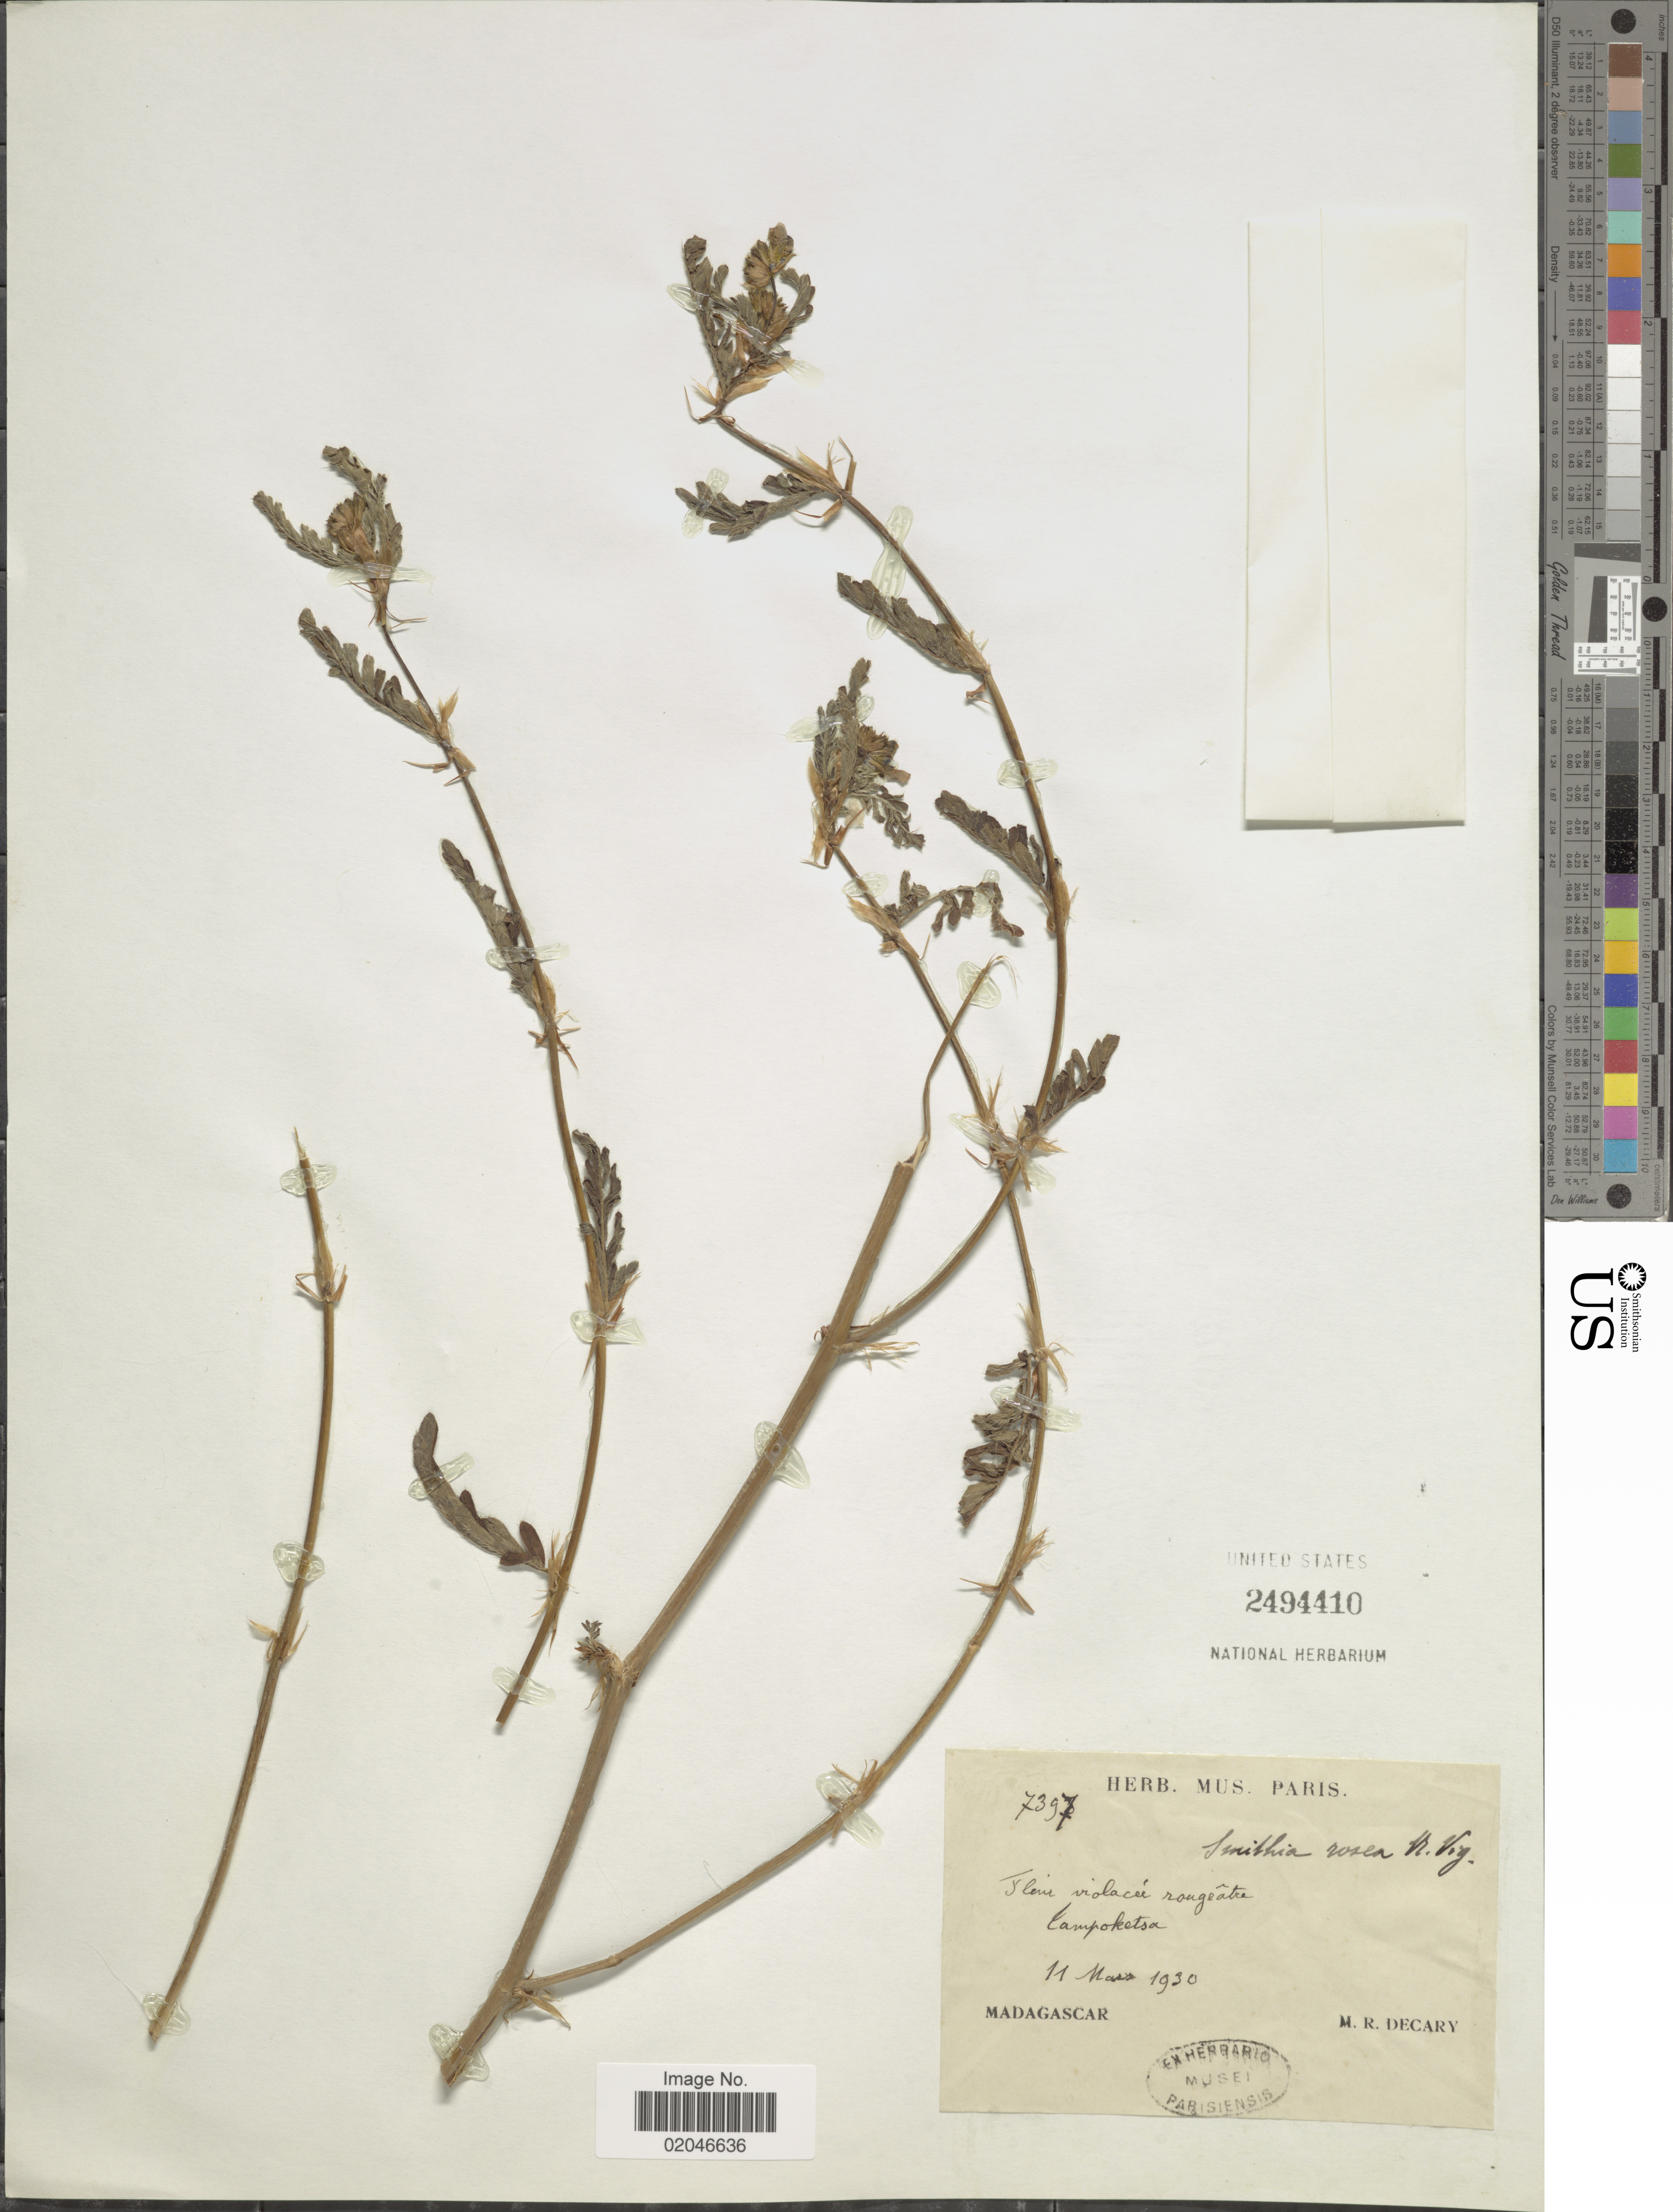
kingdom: Plantae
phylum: Tracheophyta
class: Magnoliopsida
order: Fabales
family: Fabaceae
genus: Smithia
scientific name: Smithia rosea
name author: R. Vig.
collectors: R. Decary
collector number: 7397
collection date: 1930-03-11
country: Madagascar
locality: Tampoketsa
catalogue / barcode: US 2494410